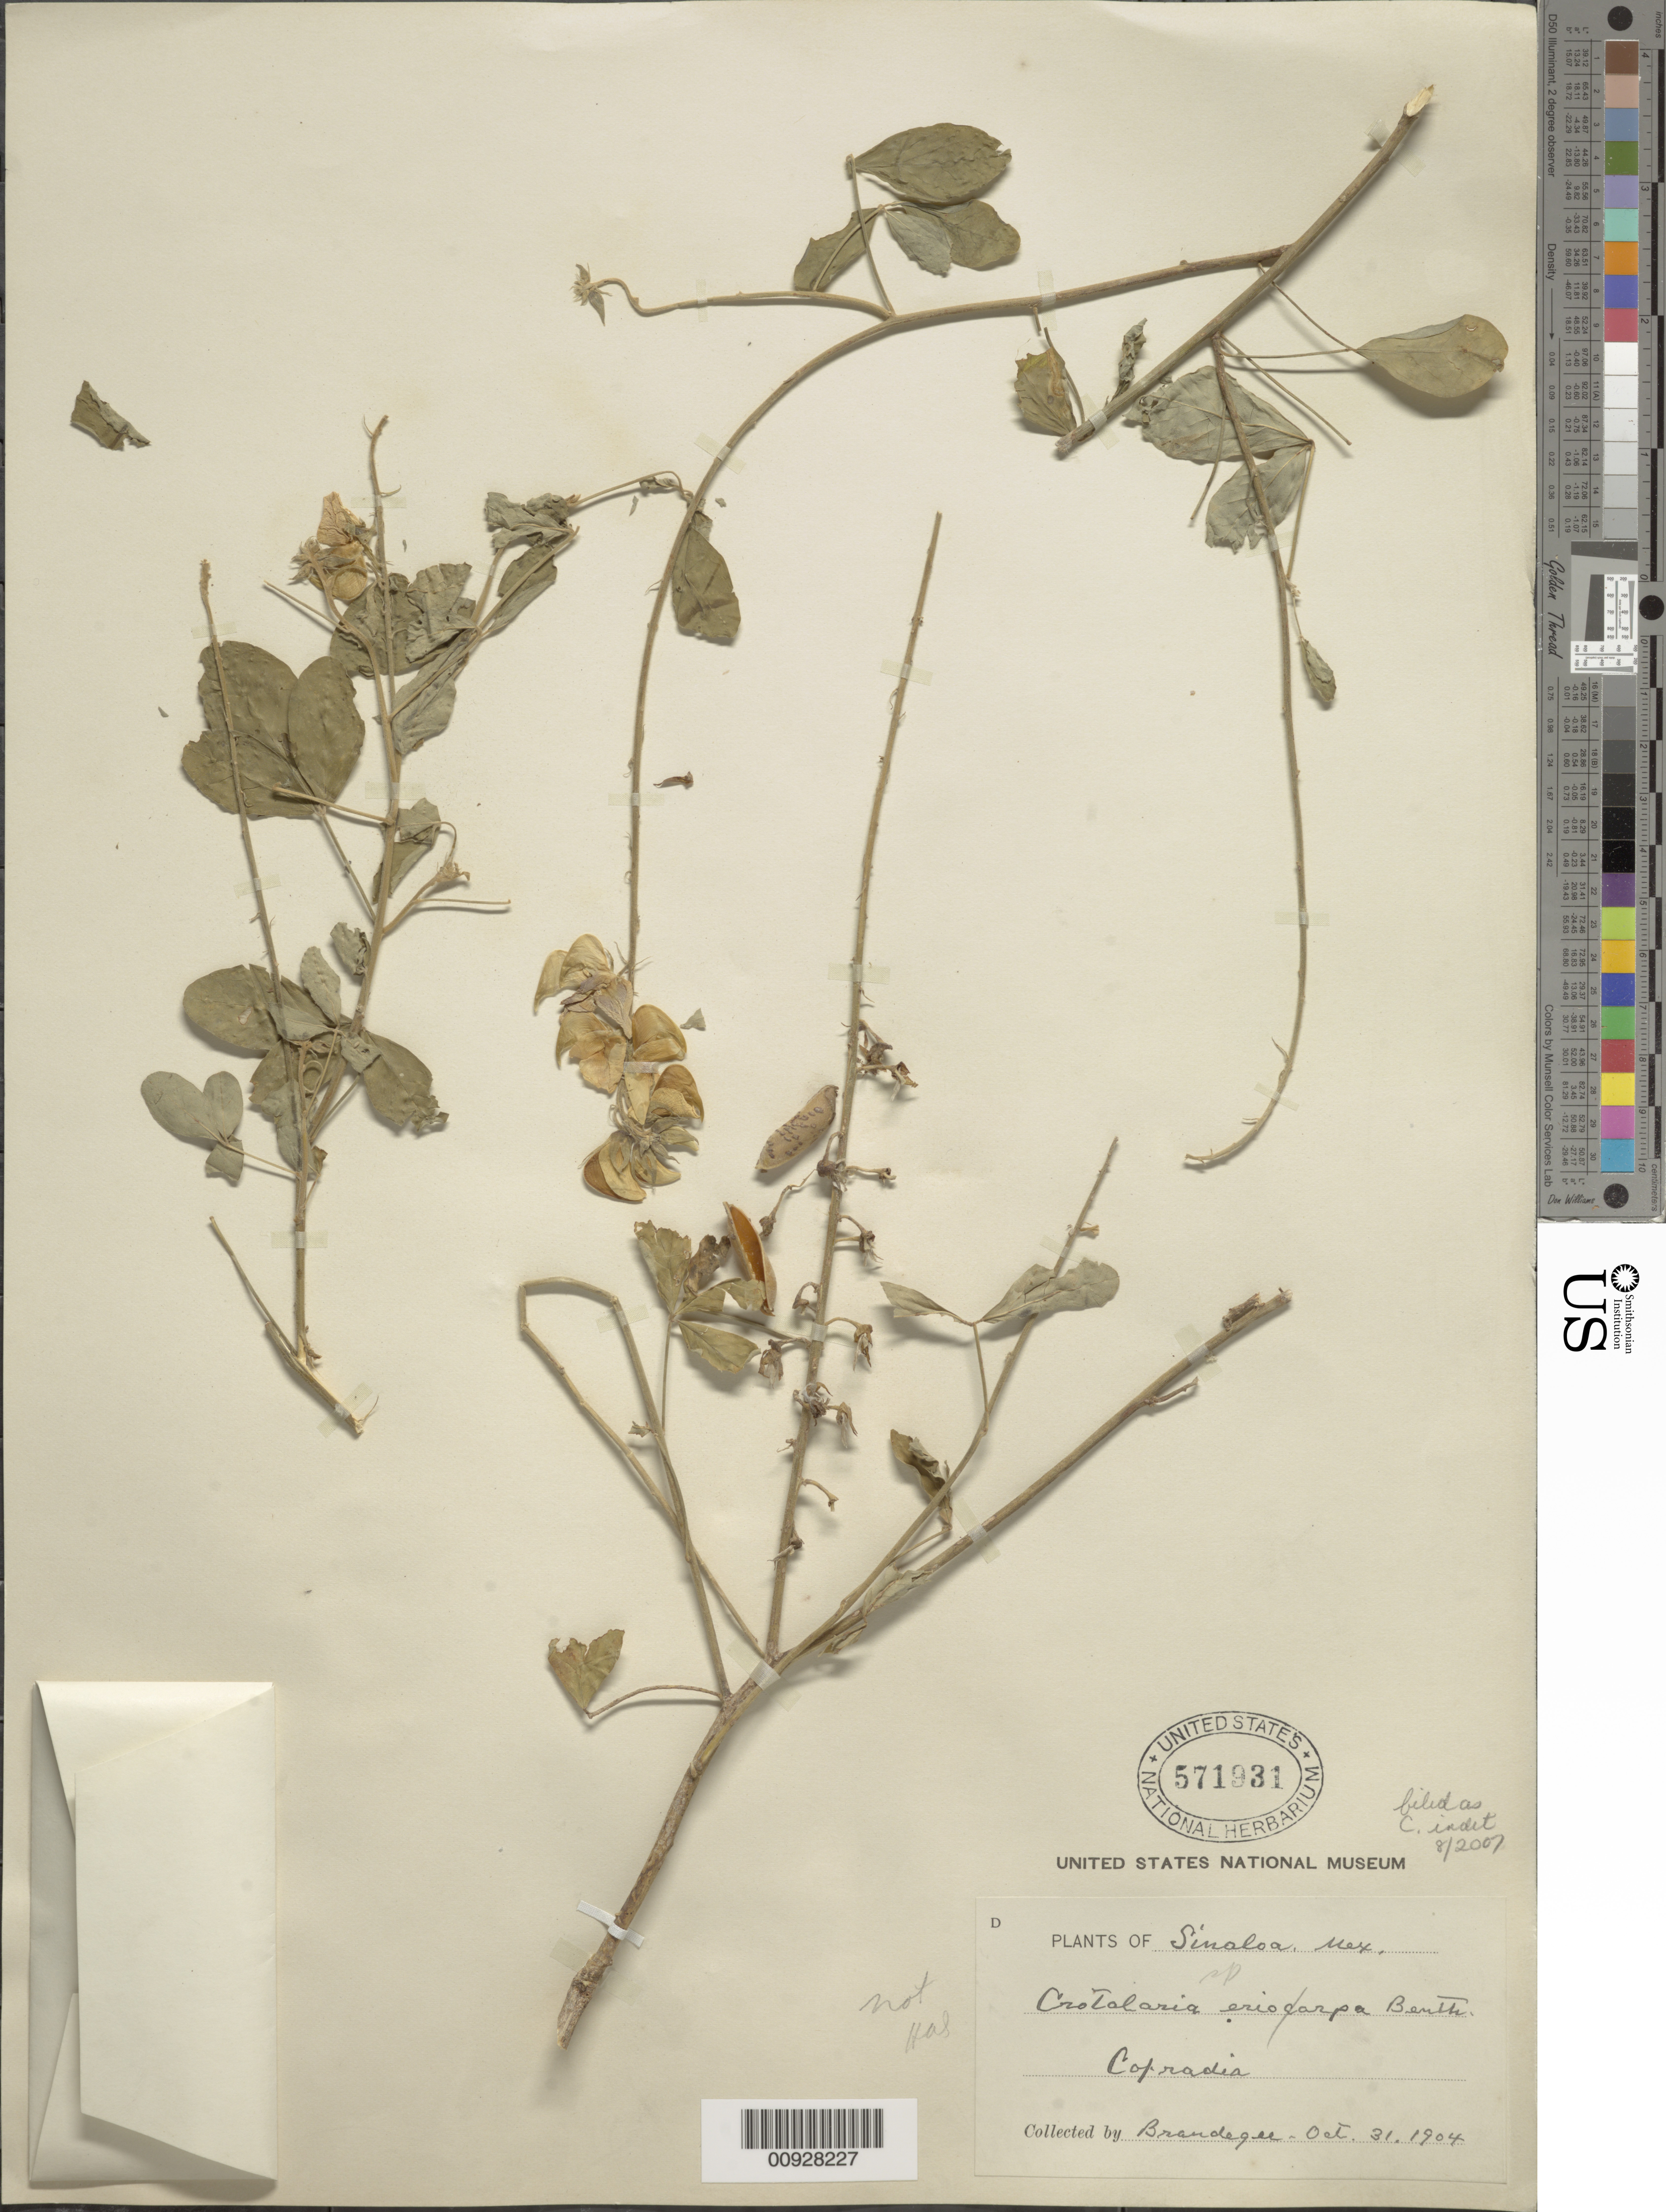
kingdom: Plantae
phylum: Tracheophyta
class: Magnoliopsida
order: Fabales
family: Fabaceae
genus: Crotalaria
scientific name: Crotalaria sp.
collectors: T. S. Brandegee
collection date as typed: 31 Oct 1904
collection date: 1904-10-31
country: Mexico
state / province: Sinaloa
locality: Cofradia, Sinaloa.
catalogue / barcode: US 571931